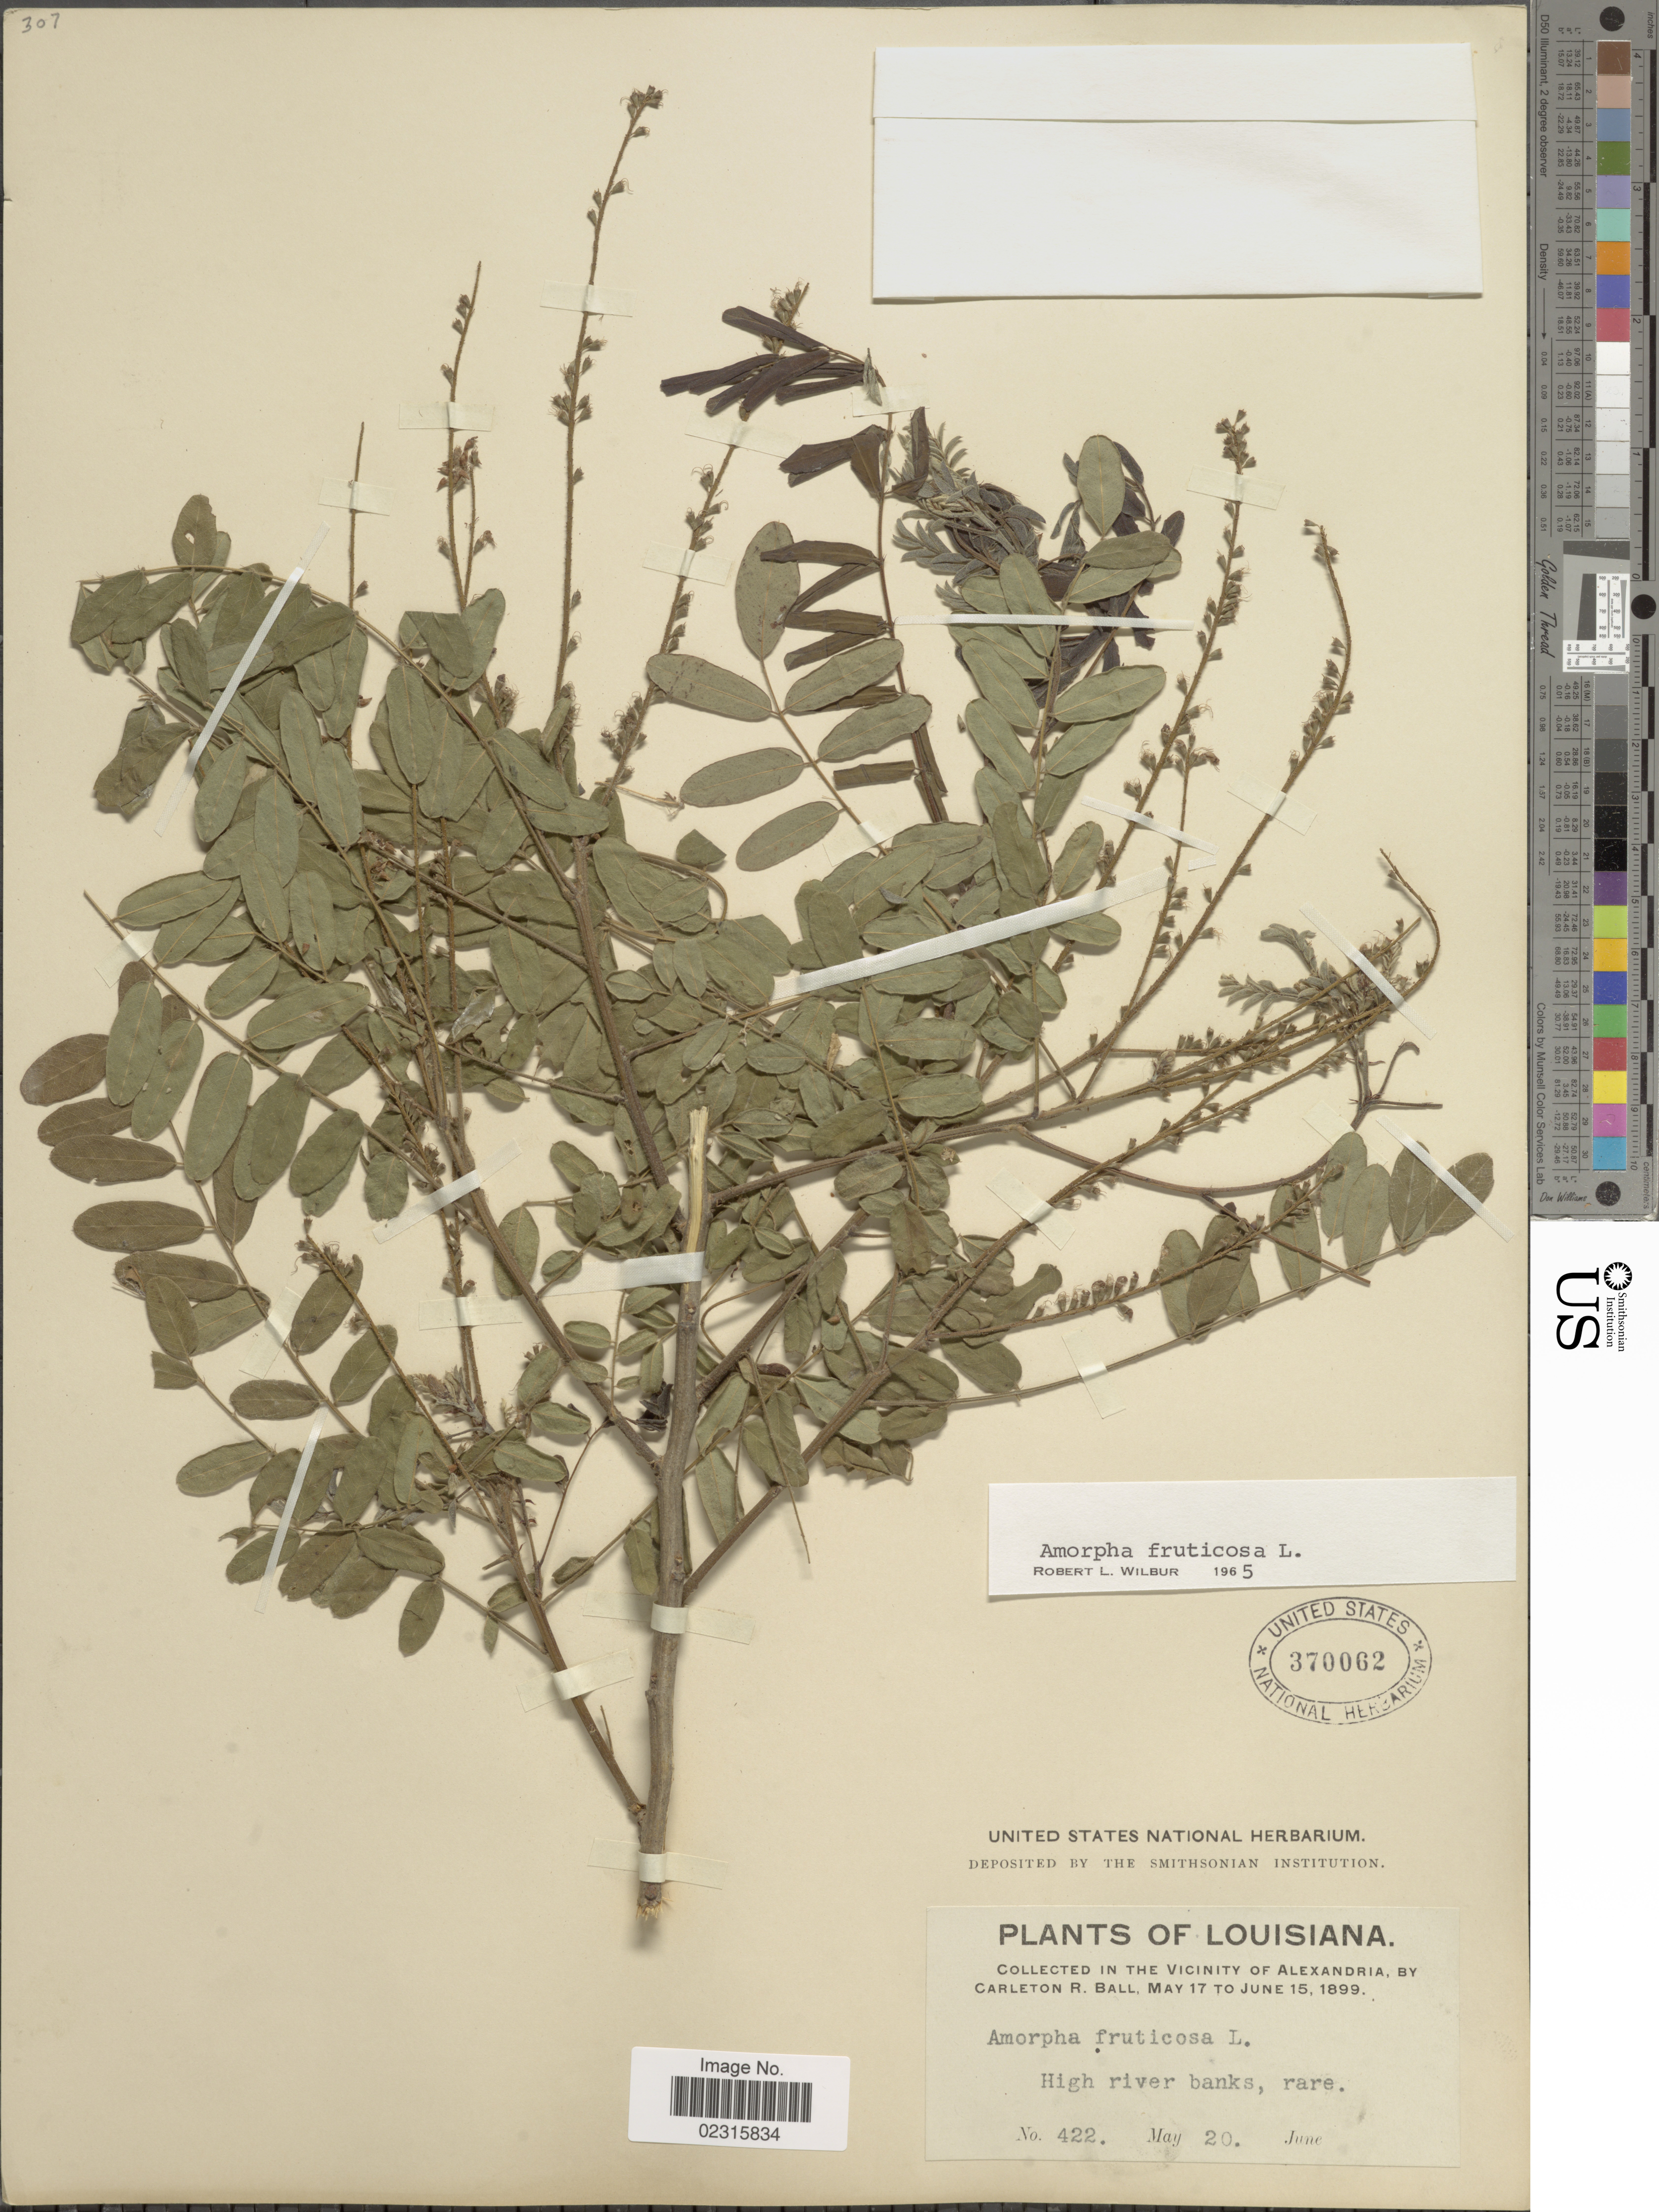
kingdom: Plantae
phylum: Tracheophyta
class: Magnoliopsida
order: Fabales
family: Fabaceae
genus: Amorpha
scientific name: Amorpha fruticosa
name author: L.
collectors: C. R. Ball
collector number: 422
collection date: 1899-05-20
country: United States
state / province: Louisiana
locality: Vicinity of Alexandria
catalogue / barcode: US 370062